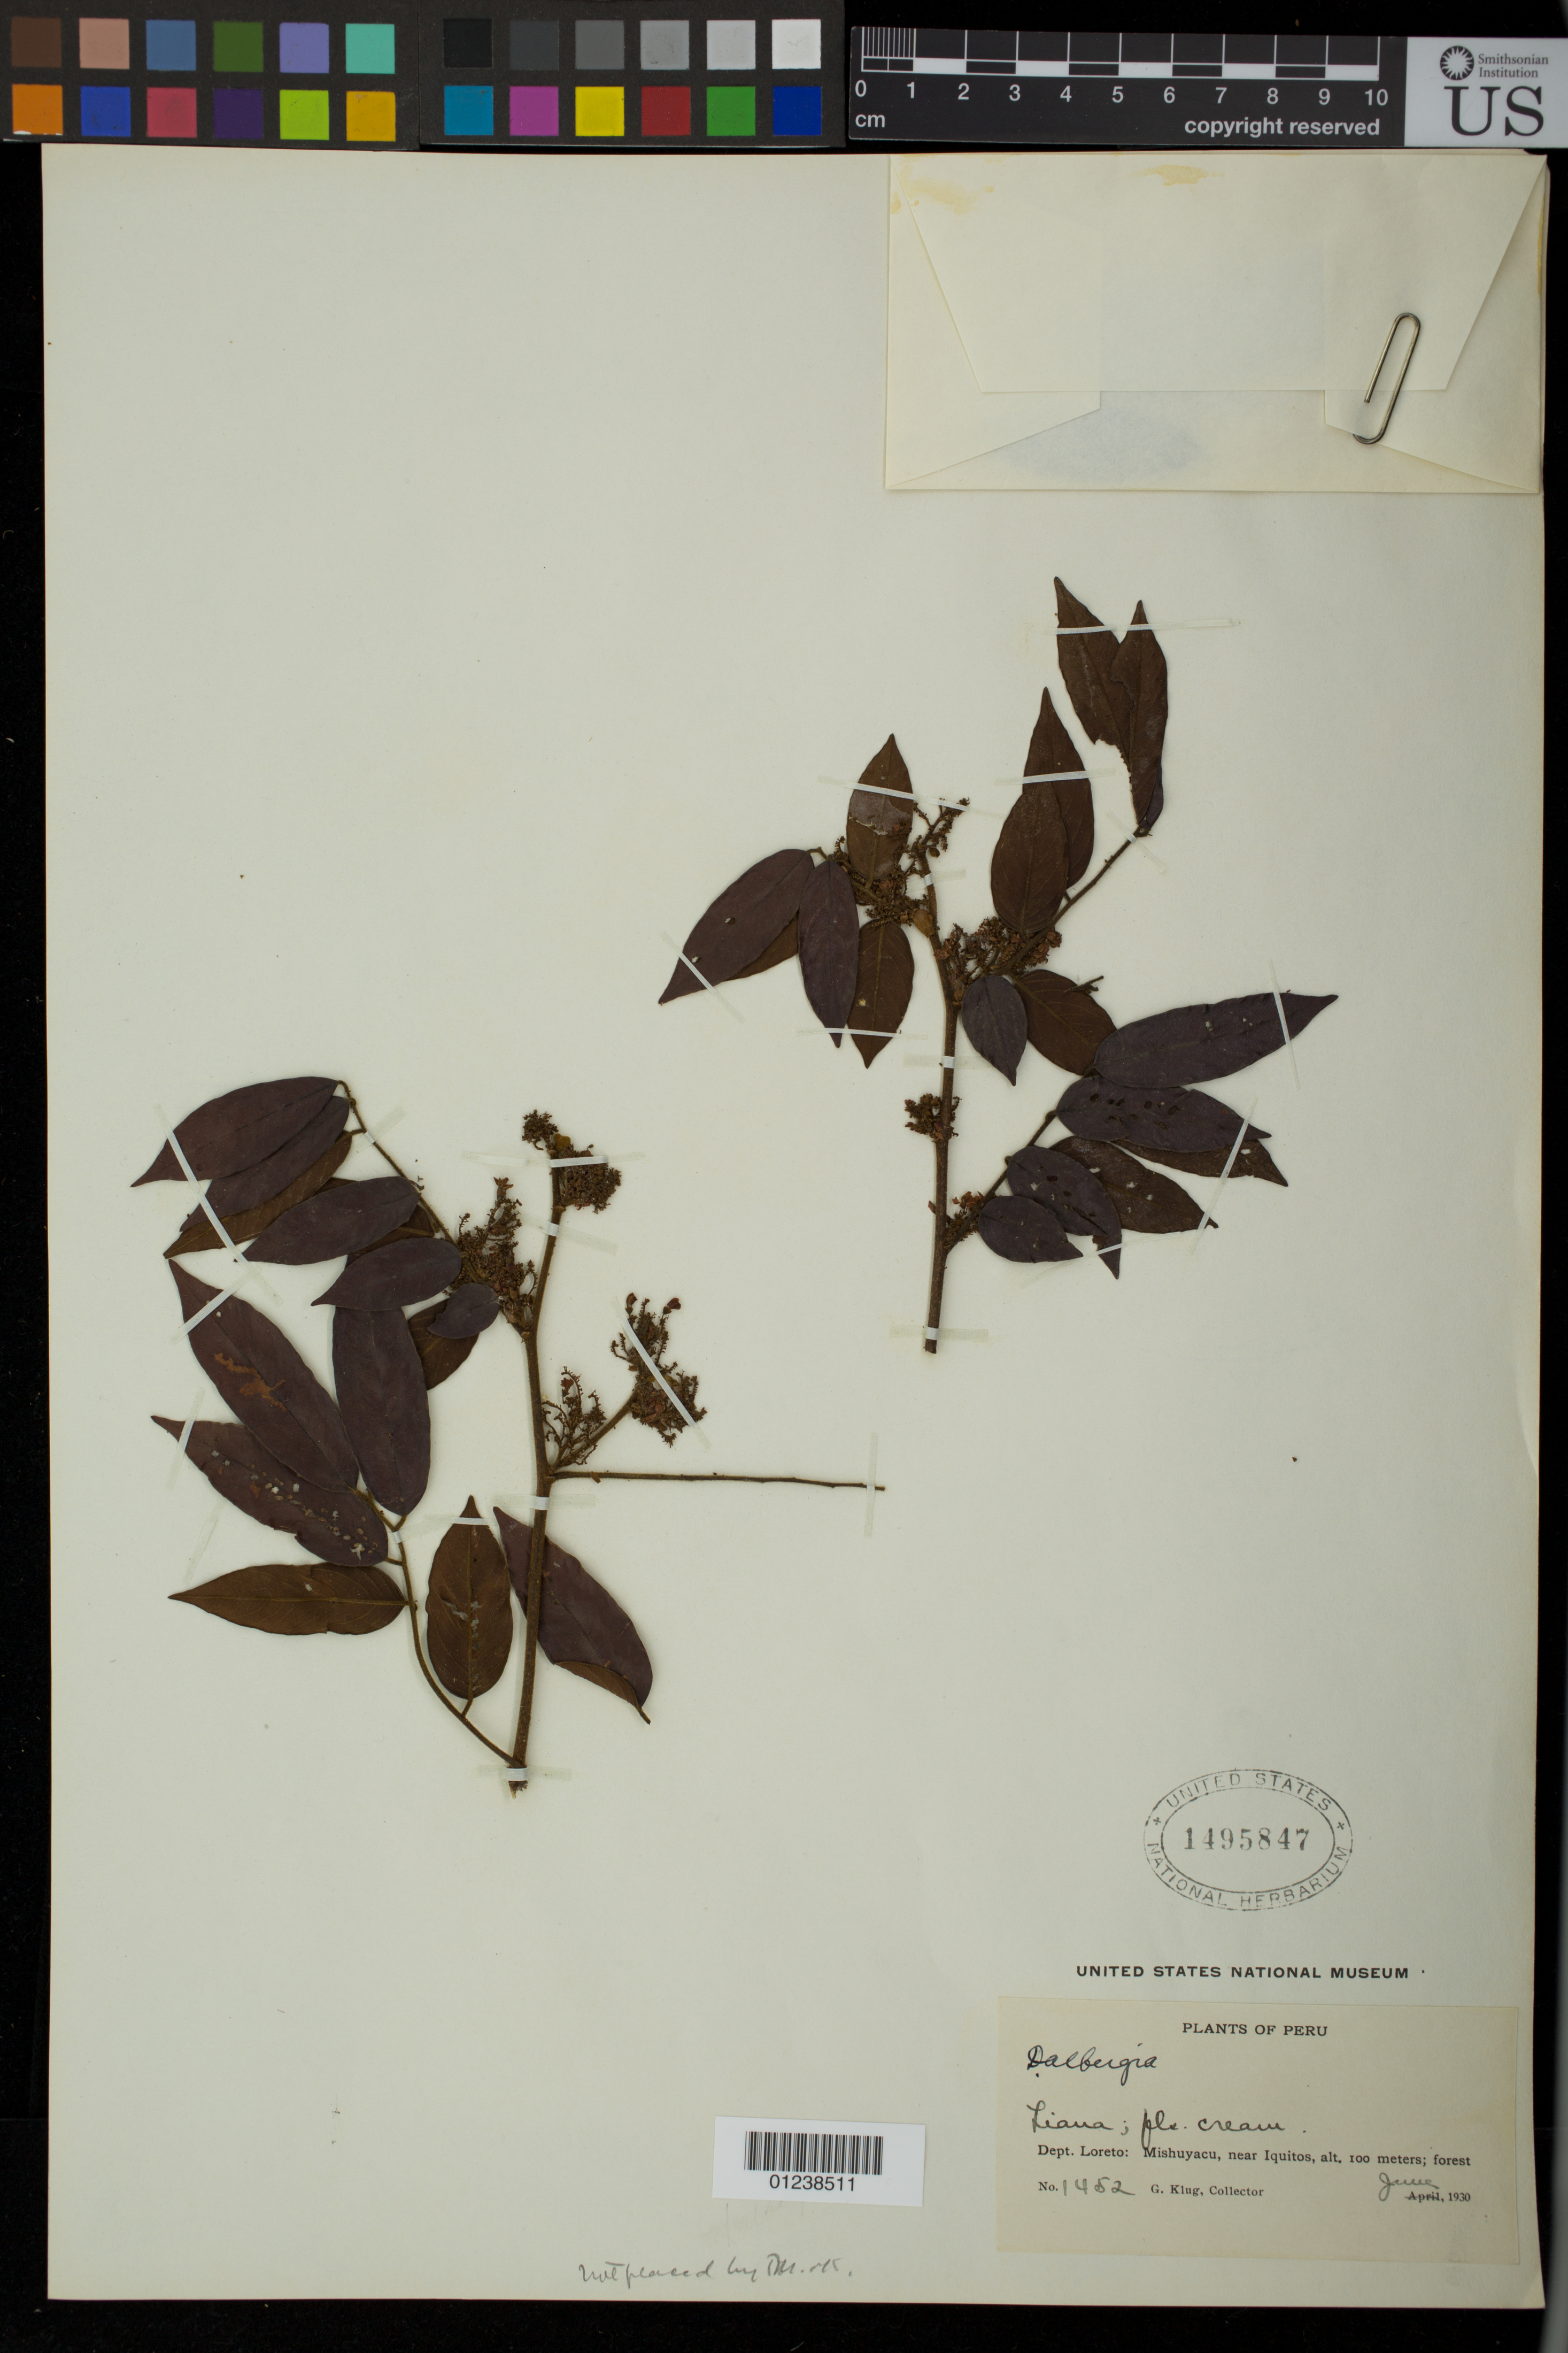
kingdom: Plantae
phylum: Tracheophyta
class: Magnoliopsida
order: Fabales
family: Fabaceae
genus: Dalbergia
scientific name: Dalbergia riparia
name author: (Mart.) Benth.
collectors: G. Klug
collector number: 1452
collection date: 1930-06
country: Peru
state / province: Loreto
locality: Mishuyaco, near Iquitos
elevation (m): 100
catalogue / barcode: US 1495847